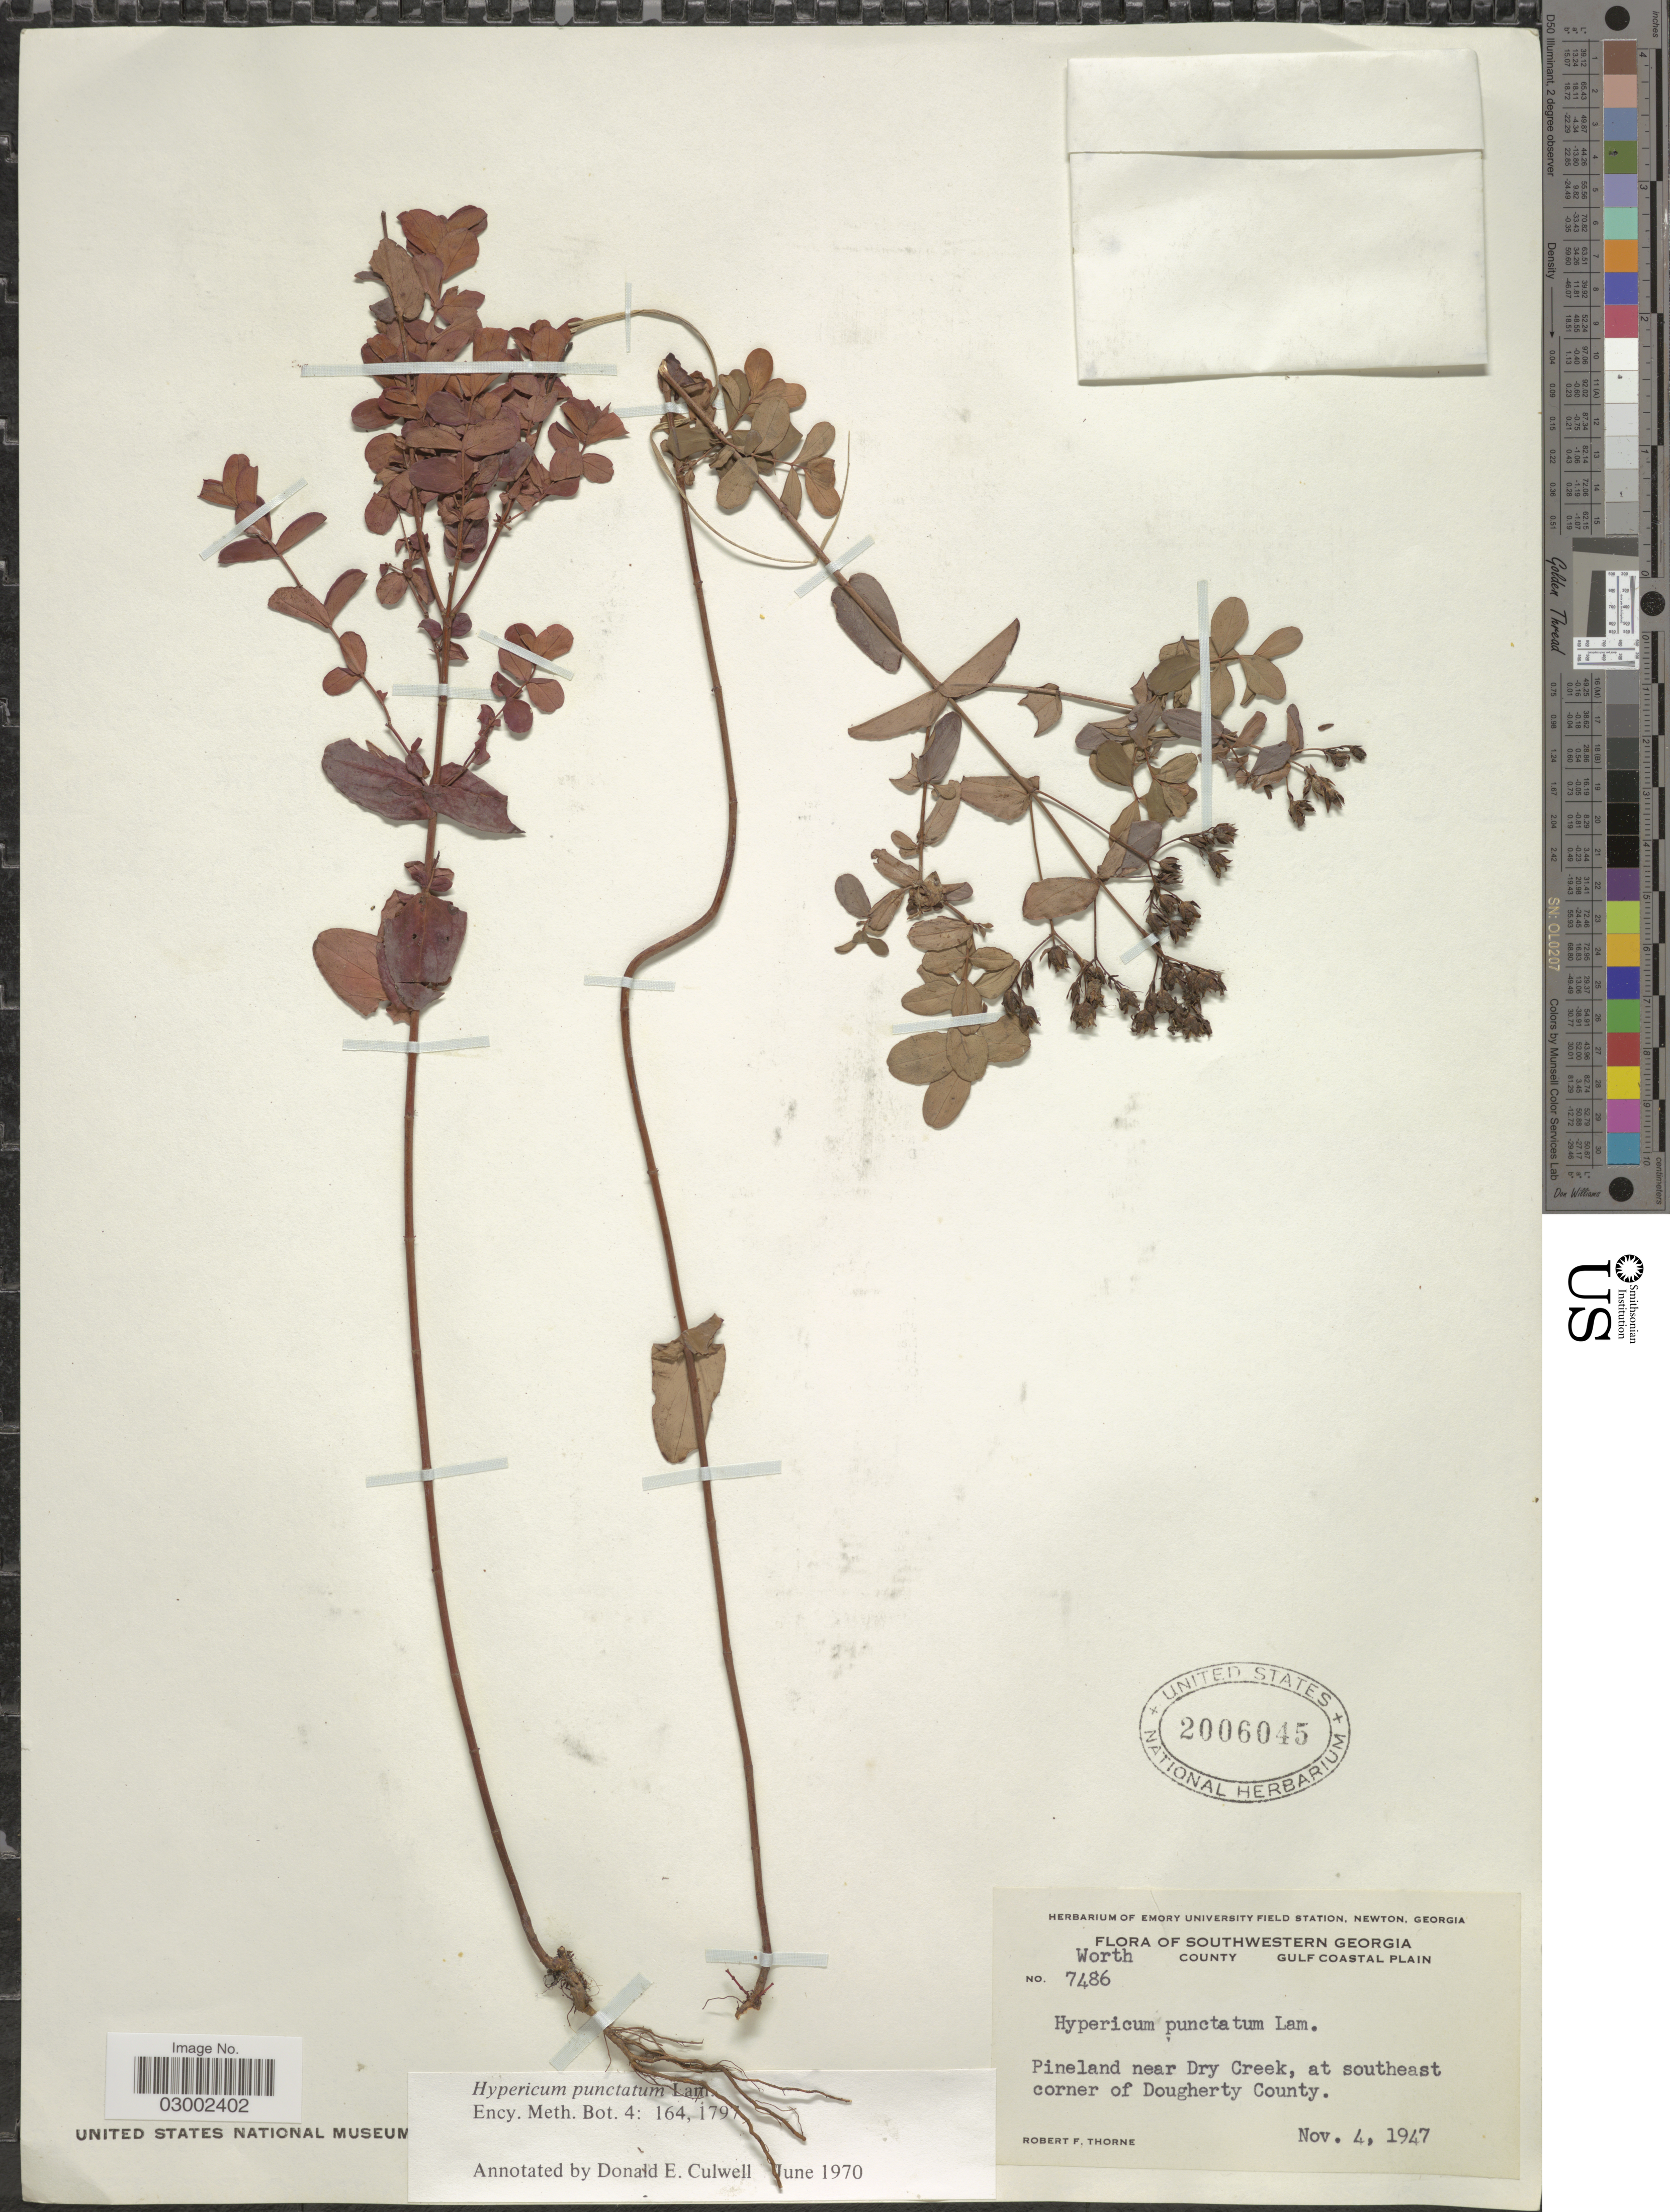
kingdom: Plantae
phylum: Tracheophyta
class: Magnoliopsida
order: Malpighiales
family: Hypericaceae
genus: Hypericum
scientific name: Hypericum punctatum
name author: Lam.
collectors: R. F. Thorne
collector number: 7486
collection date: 1947-11-04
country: United States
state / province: Georgia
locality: Southwestern Georgia. Worth County. Gulf Coastal Plain. Pineland near Dry Creek, at southeast corner of Dougherty County.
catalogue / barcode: US 2006045